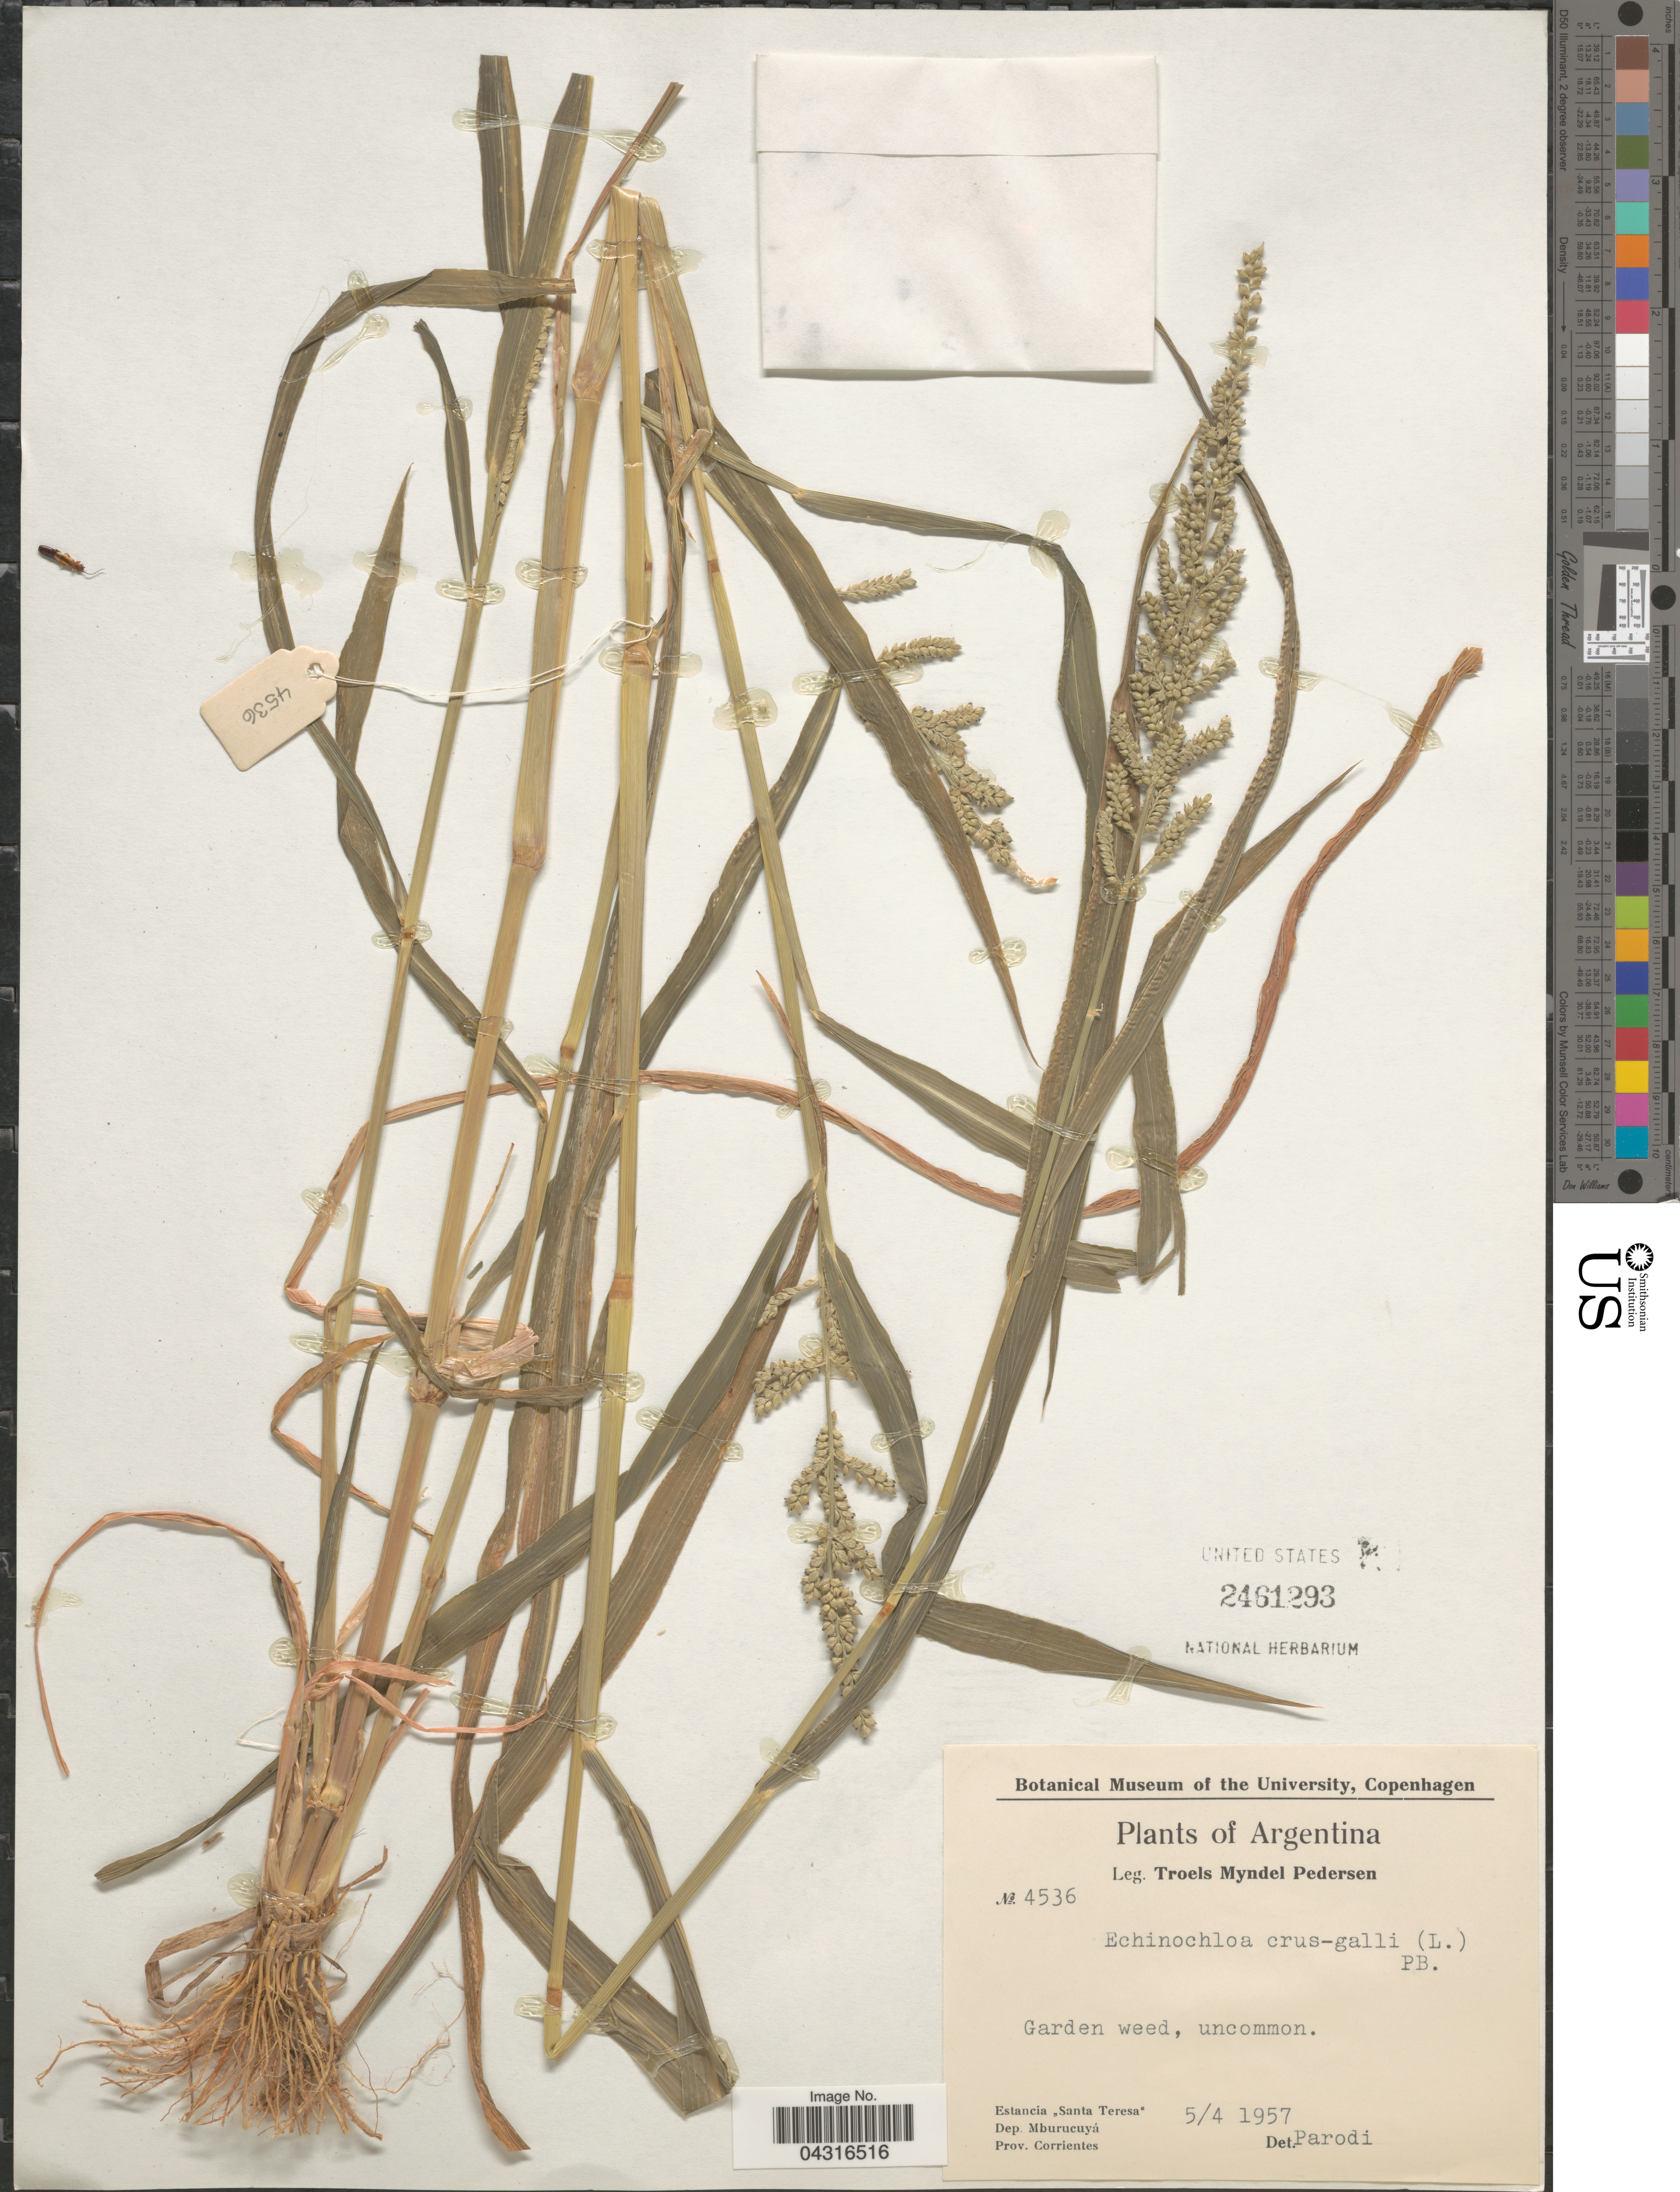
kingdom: Plantae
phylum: Tracheophyta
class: Liliopsida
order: Poales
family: Poaceae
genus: Echinochloa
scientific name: Echinochloa crus-galli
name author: (L.) P. Beauv.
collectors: T. Pederson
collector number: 4536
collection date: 1957-04-05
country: Argentina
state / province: Corrientes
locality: Estancia "Santa Teresa". Dep. Mburucuyá.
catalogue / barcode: US 2461293